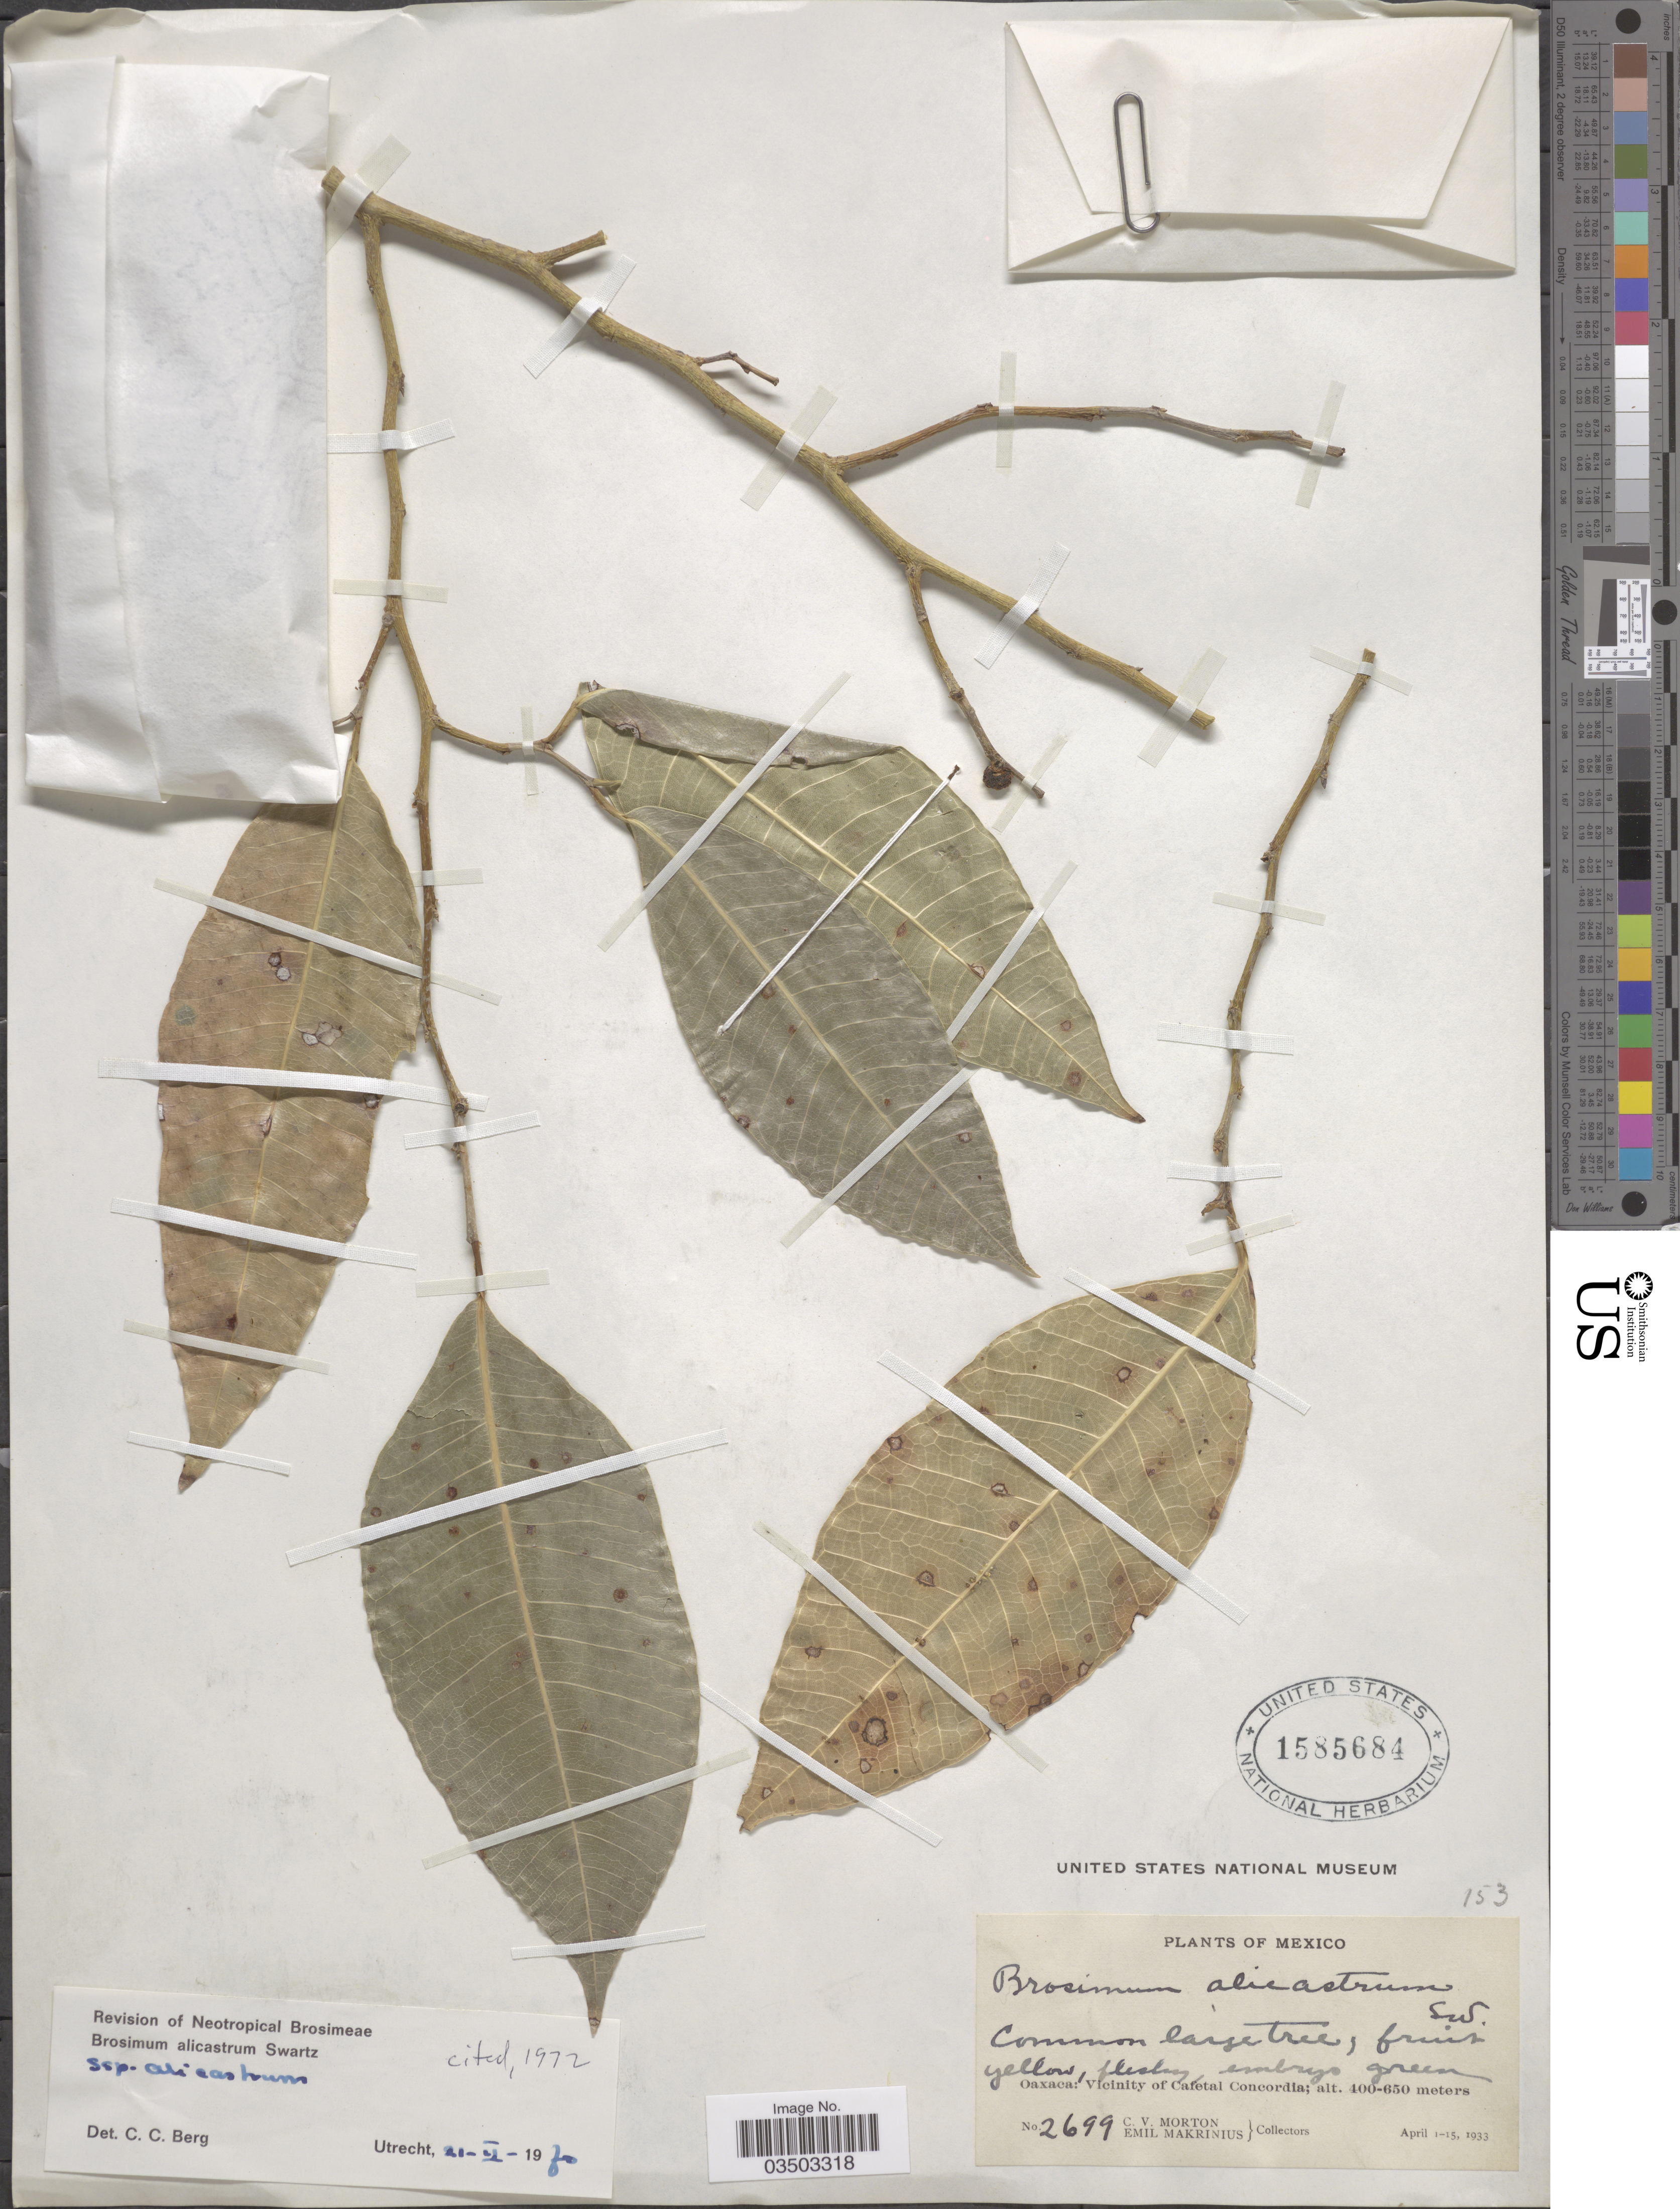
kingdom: Plantae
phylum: Tracheophyta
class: Magnoliopsida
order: Rosales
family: Moraceae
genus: Brosimum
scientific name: Brosimum alicastrum subsp. alicastrum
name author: Sw.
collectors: C. V. Morton & E. Makrinius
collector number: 2699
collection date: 1933-04-01/1933-04-15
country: Mexico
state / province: Oaxaca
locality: Vicinity of Cafetal Concordia.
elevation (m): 400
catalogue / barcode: US 1585684